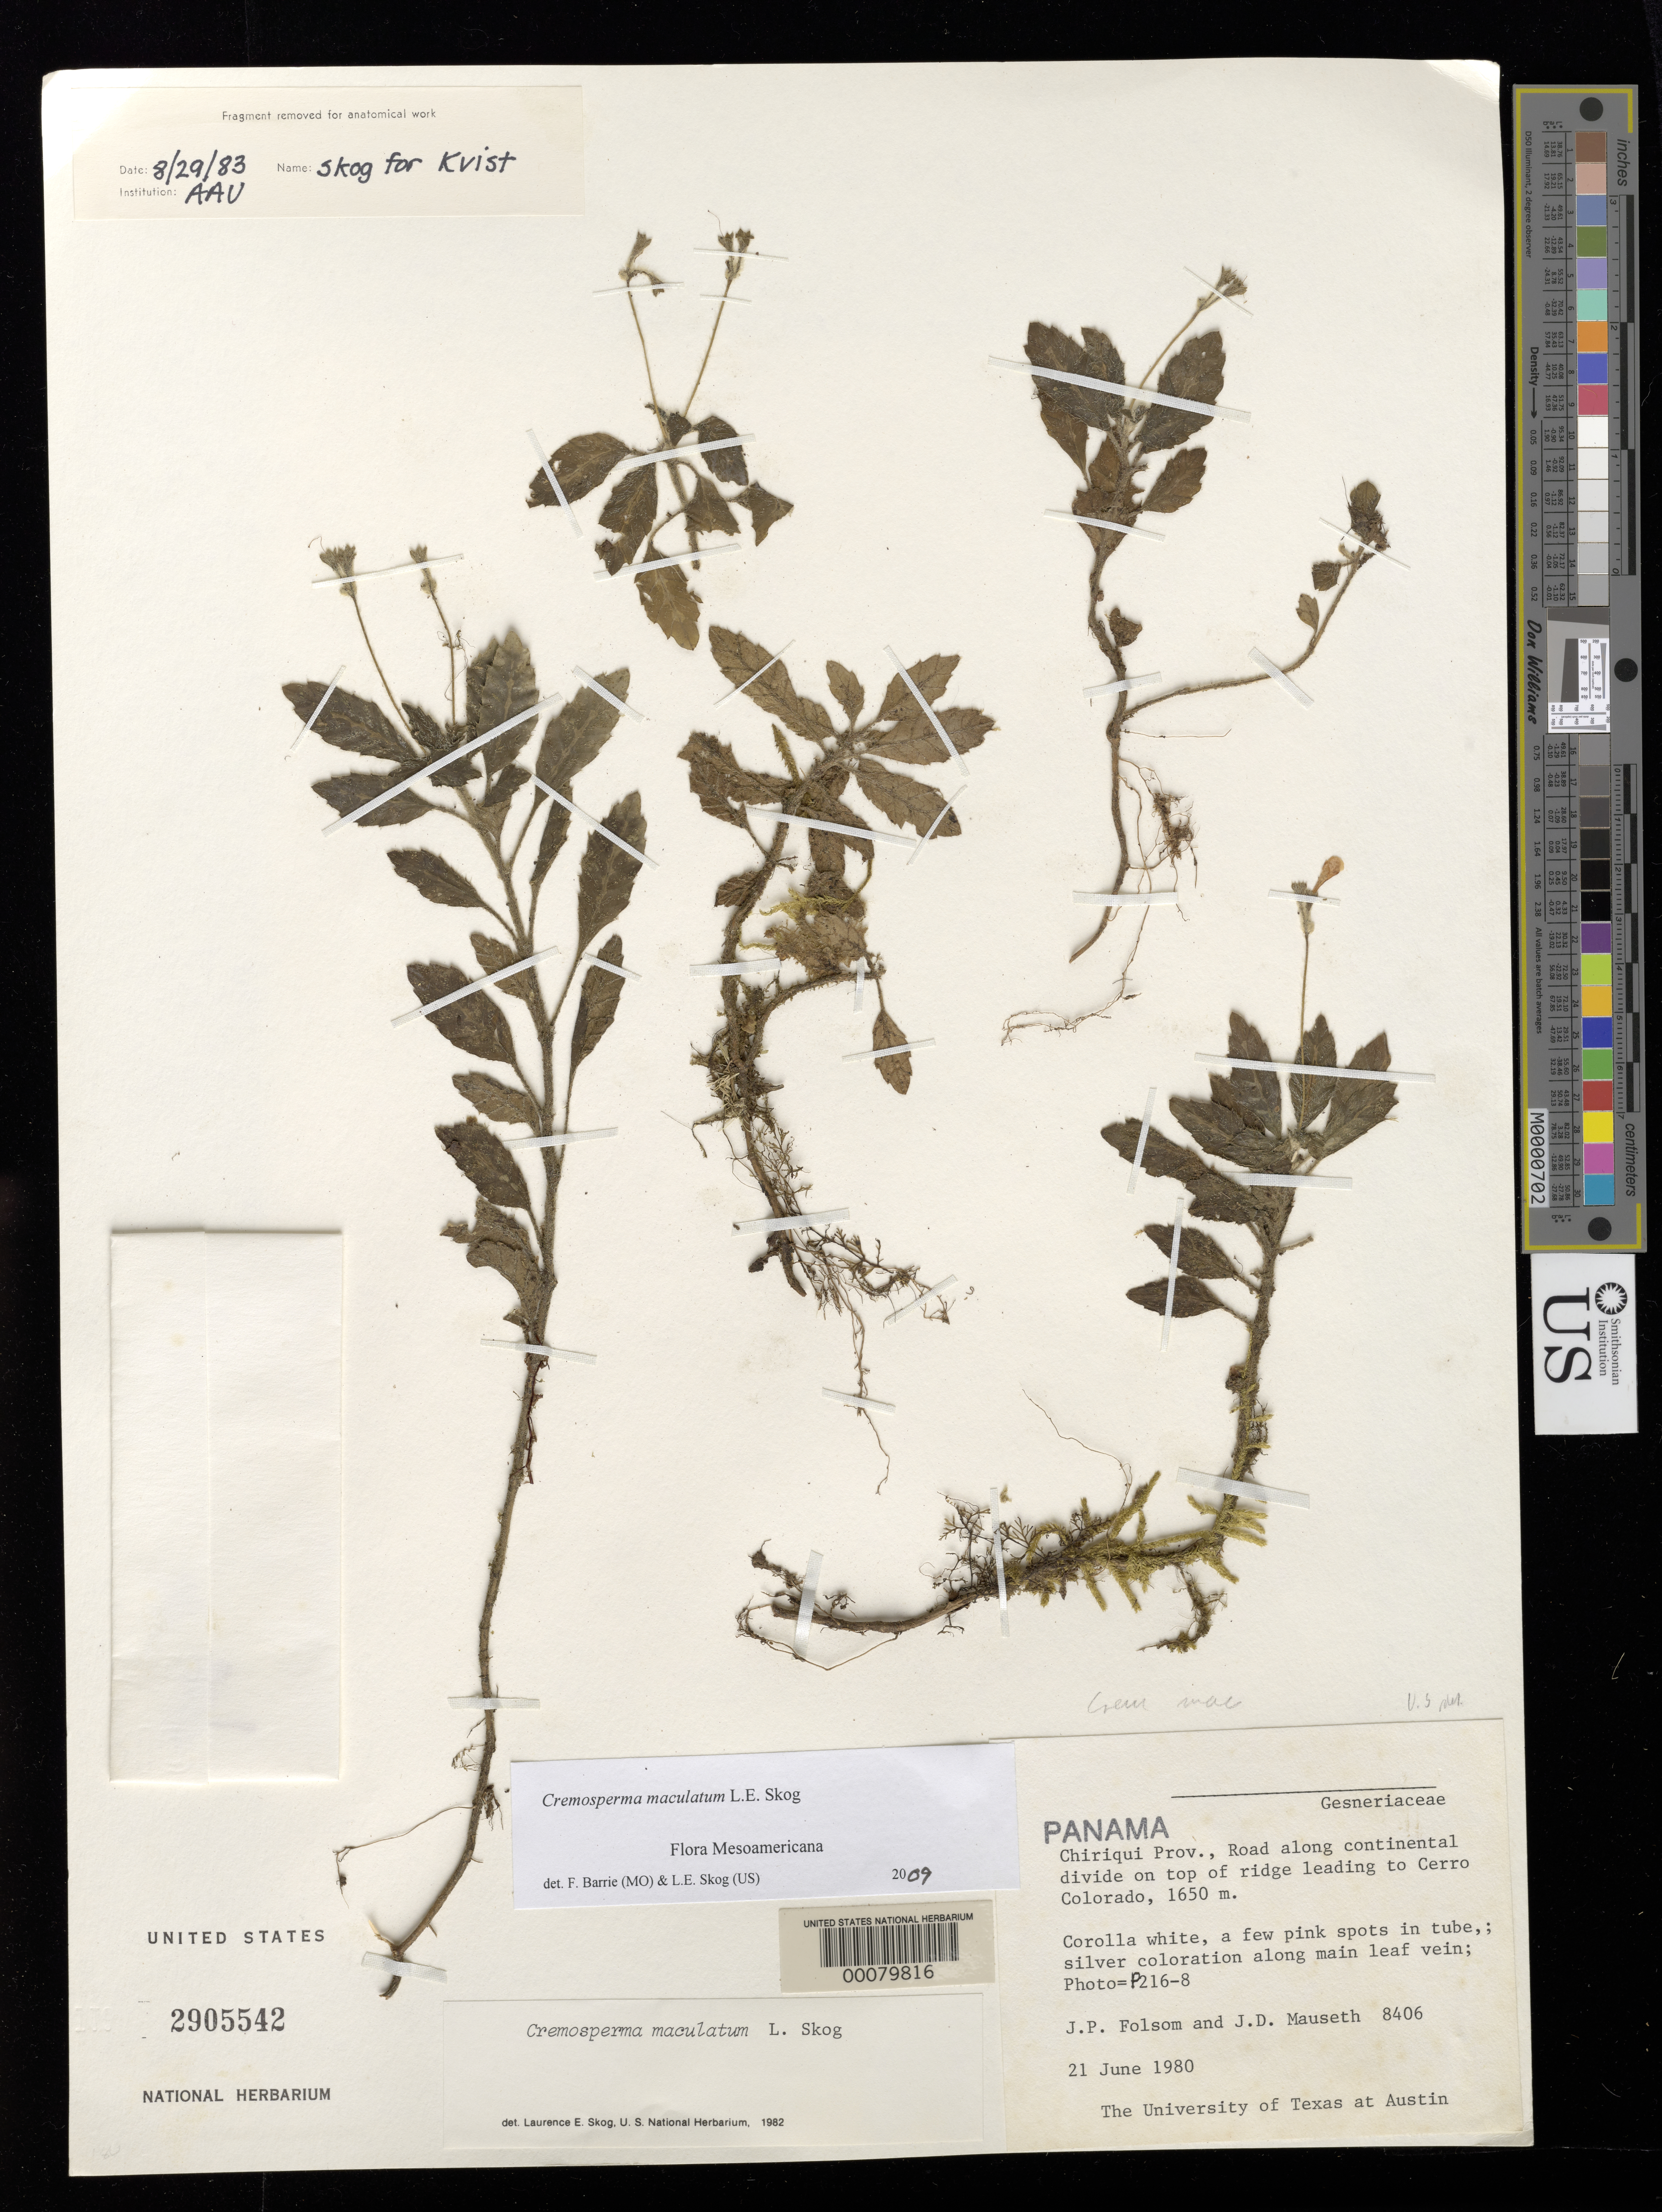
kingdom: Plantae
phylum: Tracheophyta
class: Magnoliopsida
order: Lamiales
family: Gesneriaceae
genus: Cremosperma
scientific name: Cremosperma maculatum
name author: L.E. Skog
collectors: J. P. Folsom & J. Mauseth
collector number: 8406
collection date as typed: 21 Jun 1980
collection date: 1980-06-21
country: Panama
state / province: Chiriquí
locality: Road along continental divide on top of ridge leading to Cerro Colorado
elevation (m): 1650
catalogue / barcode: US 2905542